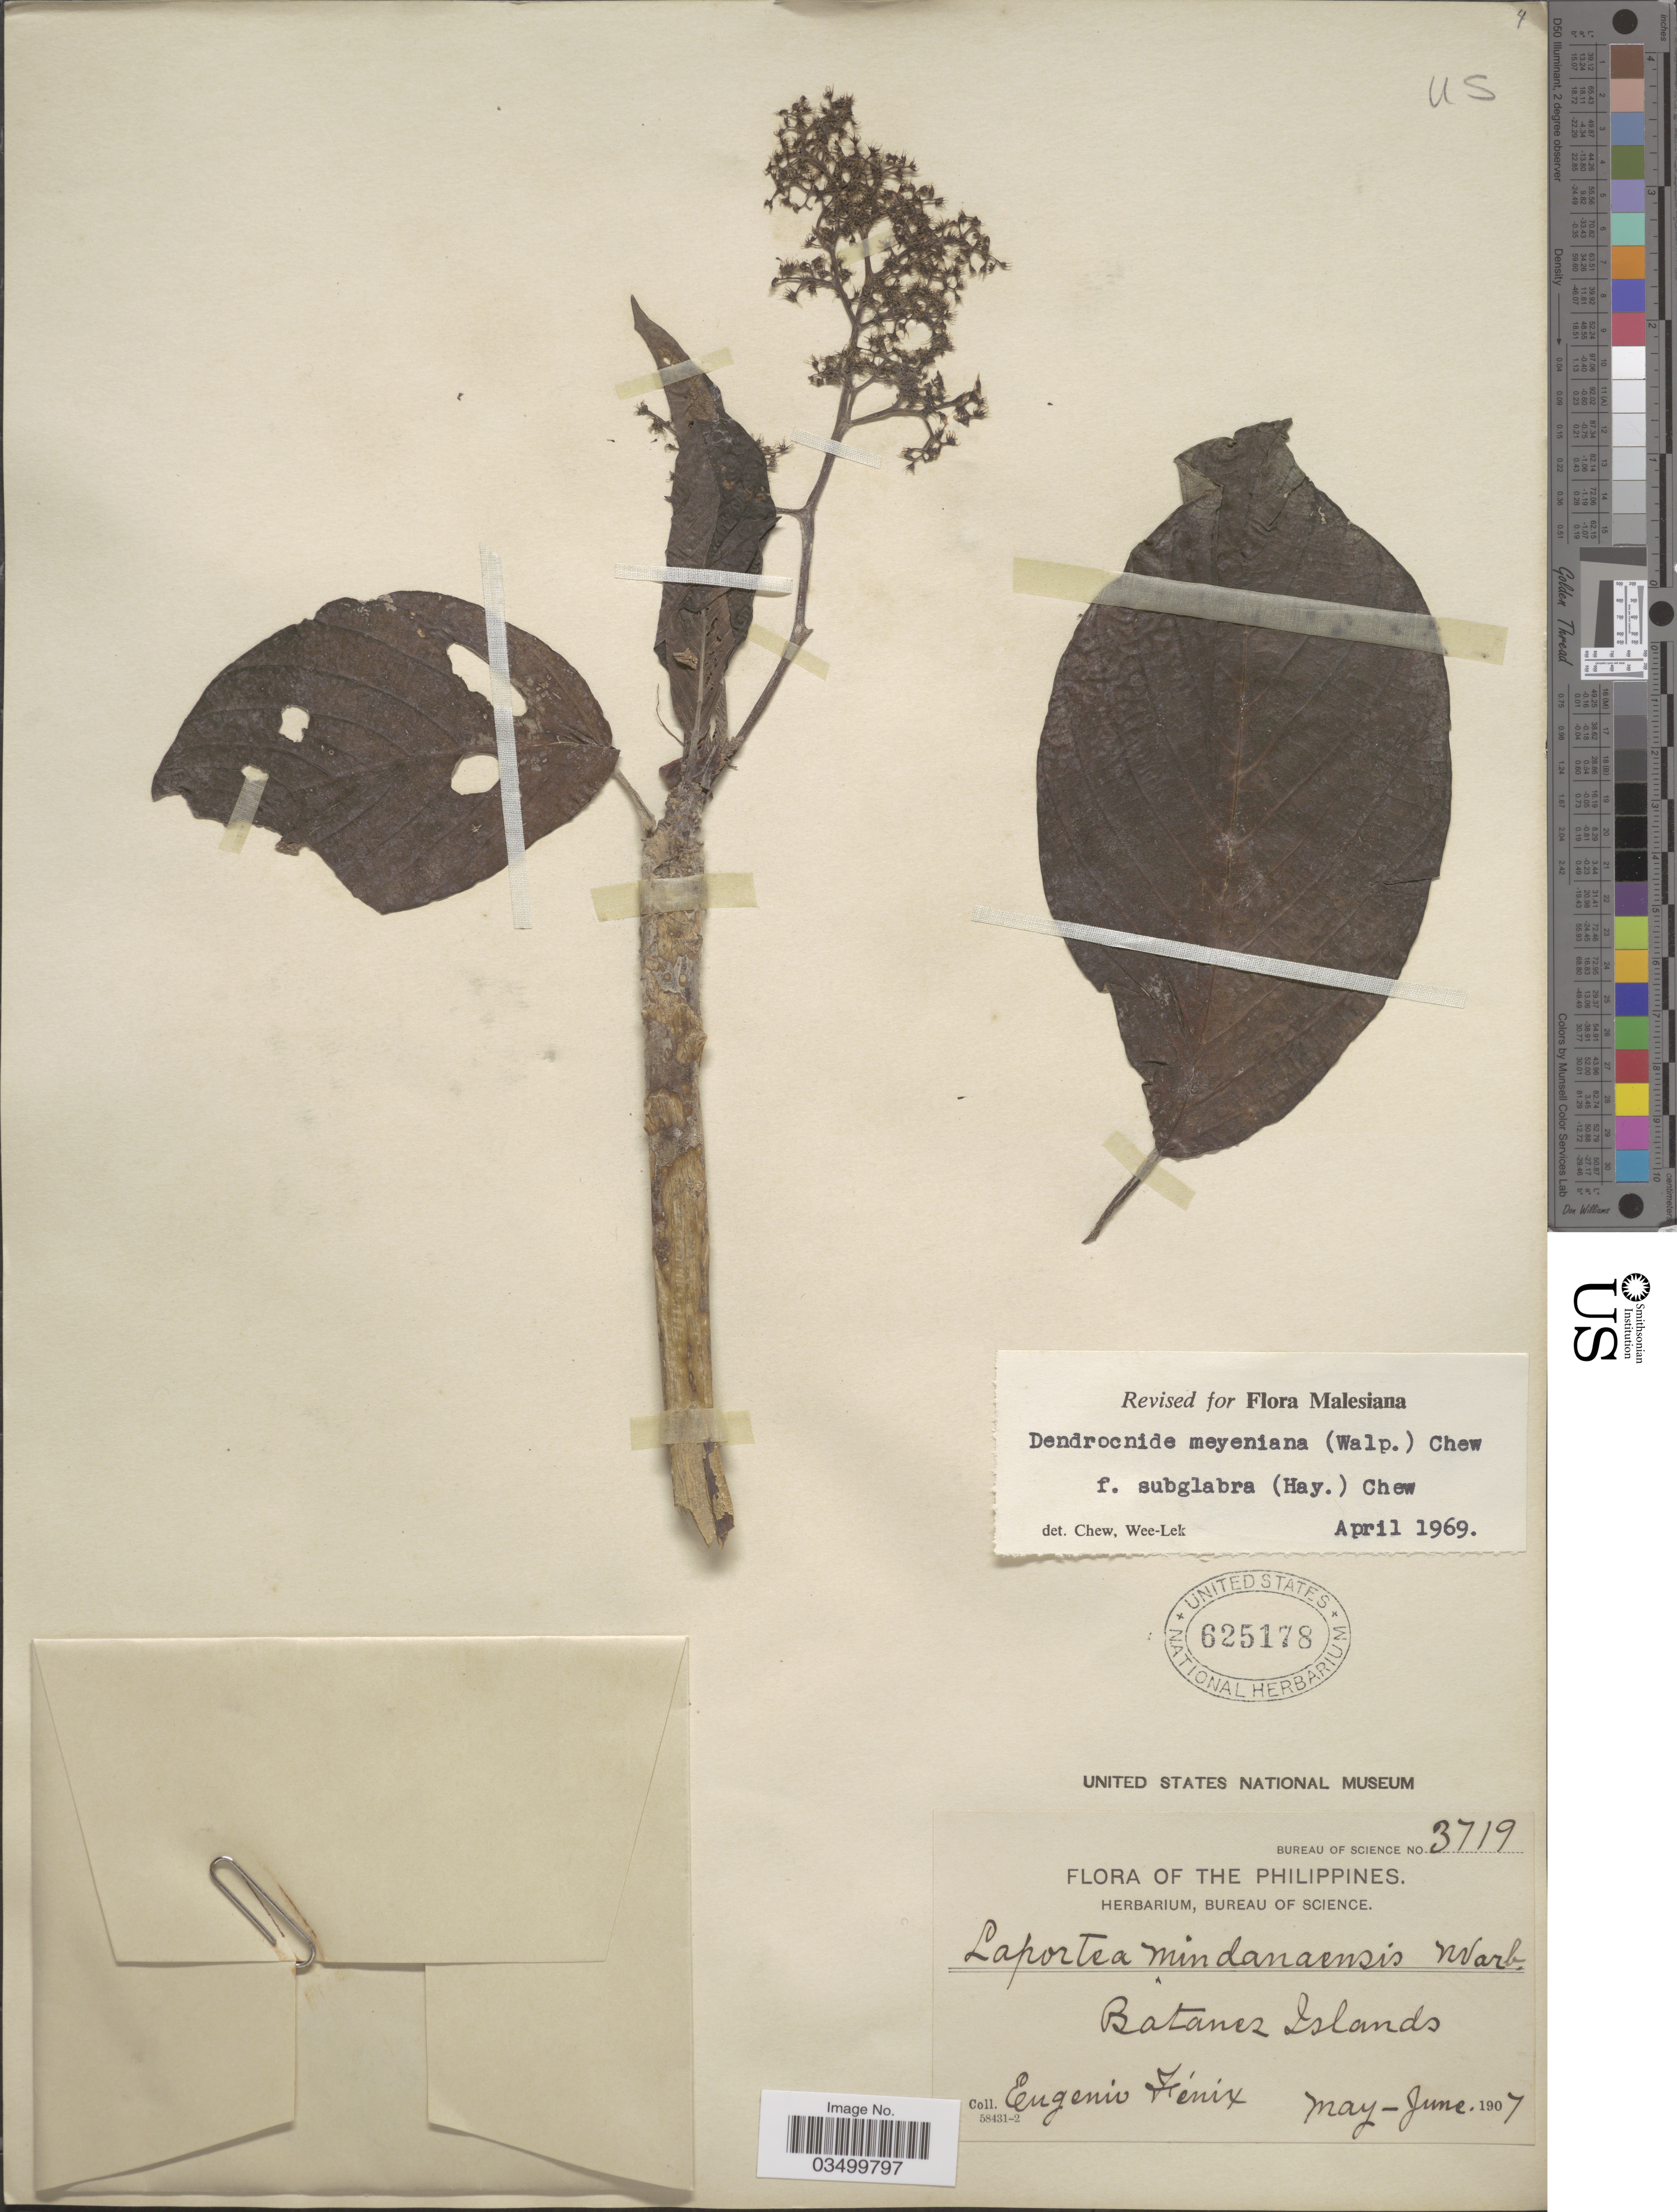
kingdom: Plantae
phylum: Tracheophyta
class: Magnoliopsida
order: Rosales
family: Urticaceae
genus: Dendrocnide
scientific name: Dendrocnide meyeniana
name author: (Walp.) Chew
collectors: E. Fénix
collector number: Bureau of Science 3719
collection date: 1907-05/1907-06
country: Philippines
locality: The Philippines. Batanes Islands.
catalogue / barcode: US 625178